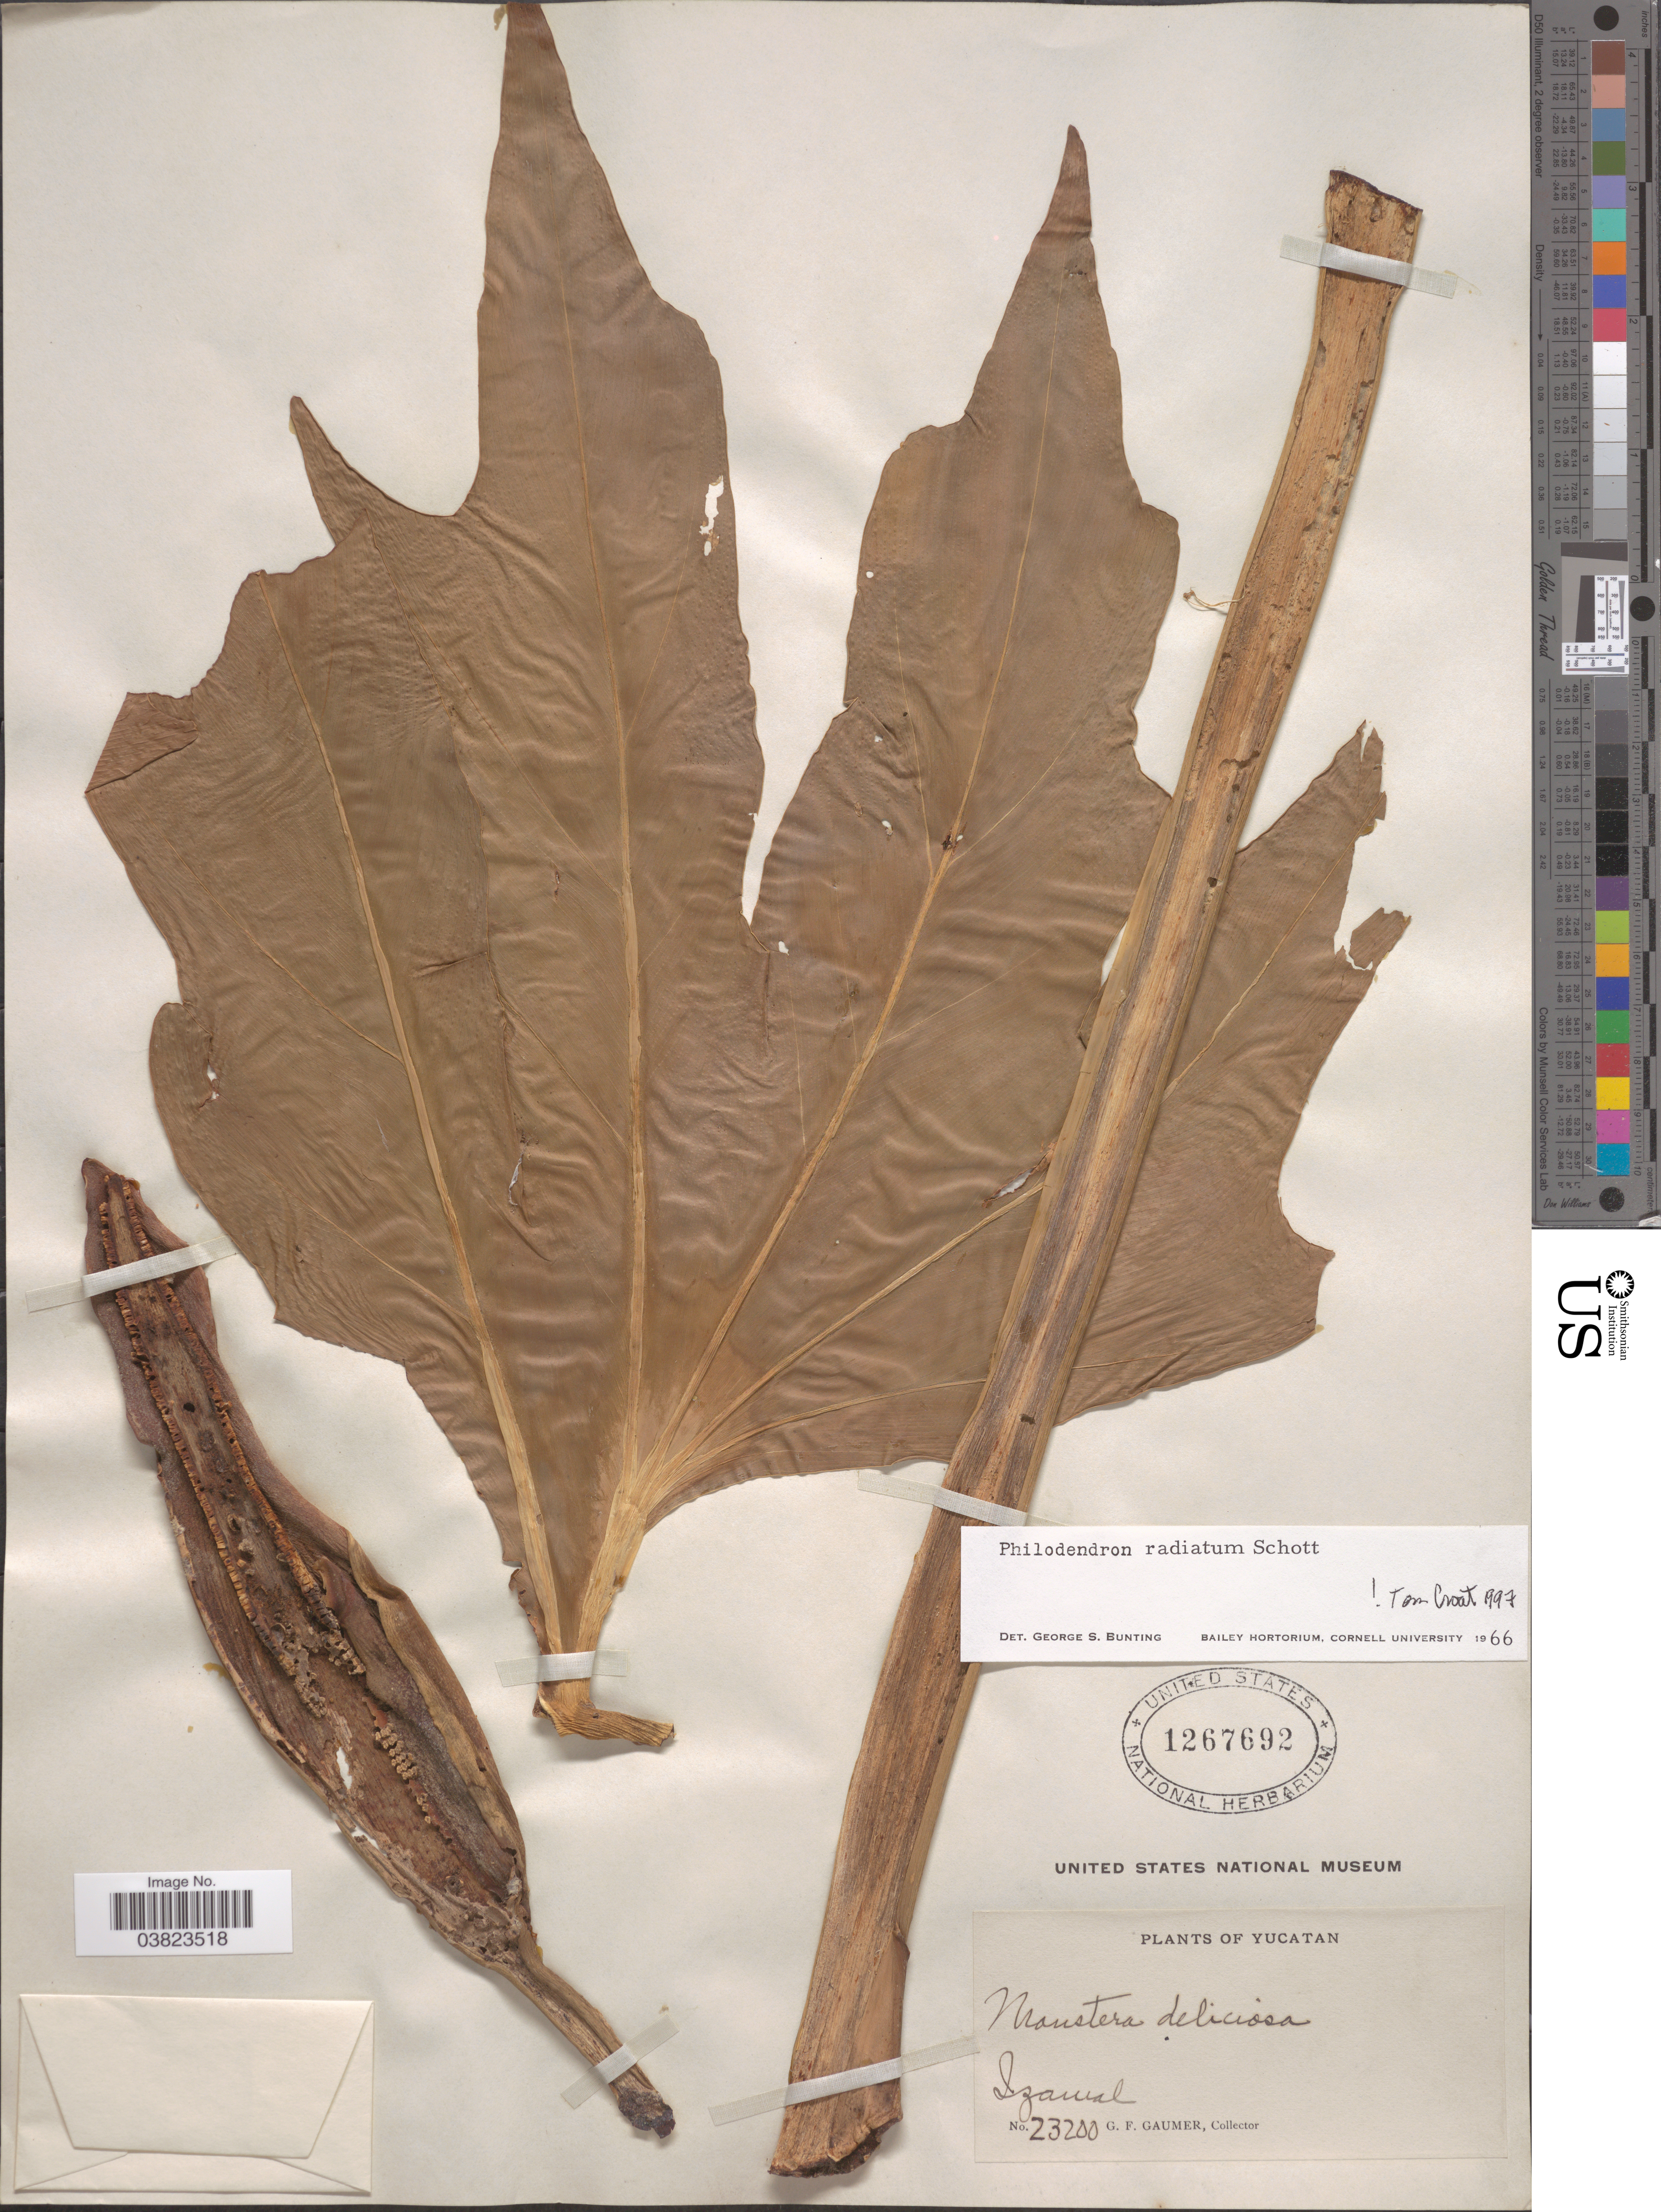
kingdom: Plantae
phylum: Tracheophyta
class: Liliopsida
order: Alismatales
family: Araceae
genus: Philodendron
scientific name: Philodendron radiatum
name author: Schott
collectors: G. F. Gaumer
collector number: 23200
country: Mexico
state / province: Yucatán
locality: Izamal.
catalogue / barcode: US 1267692